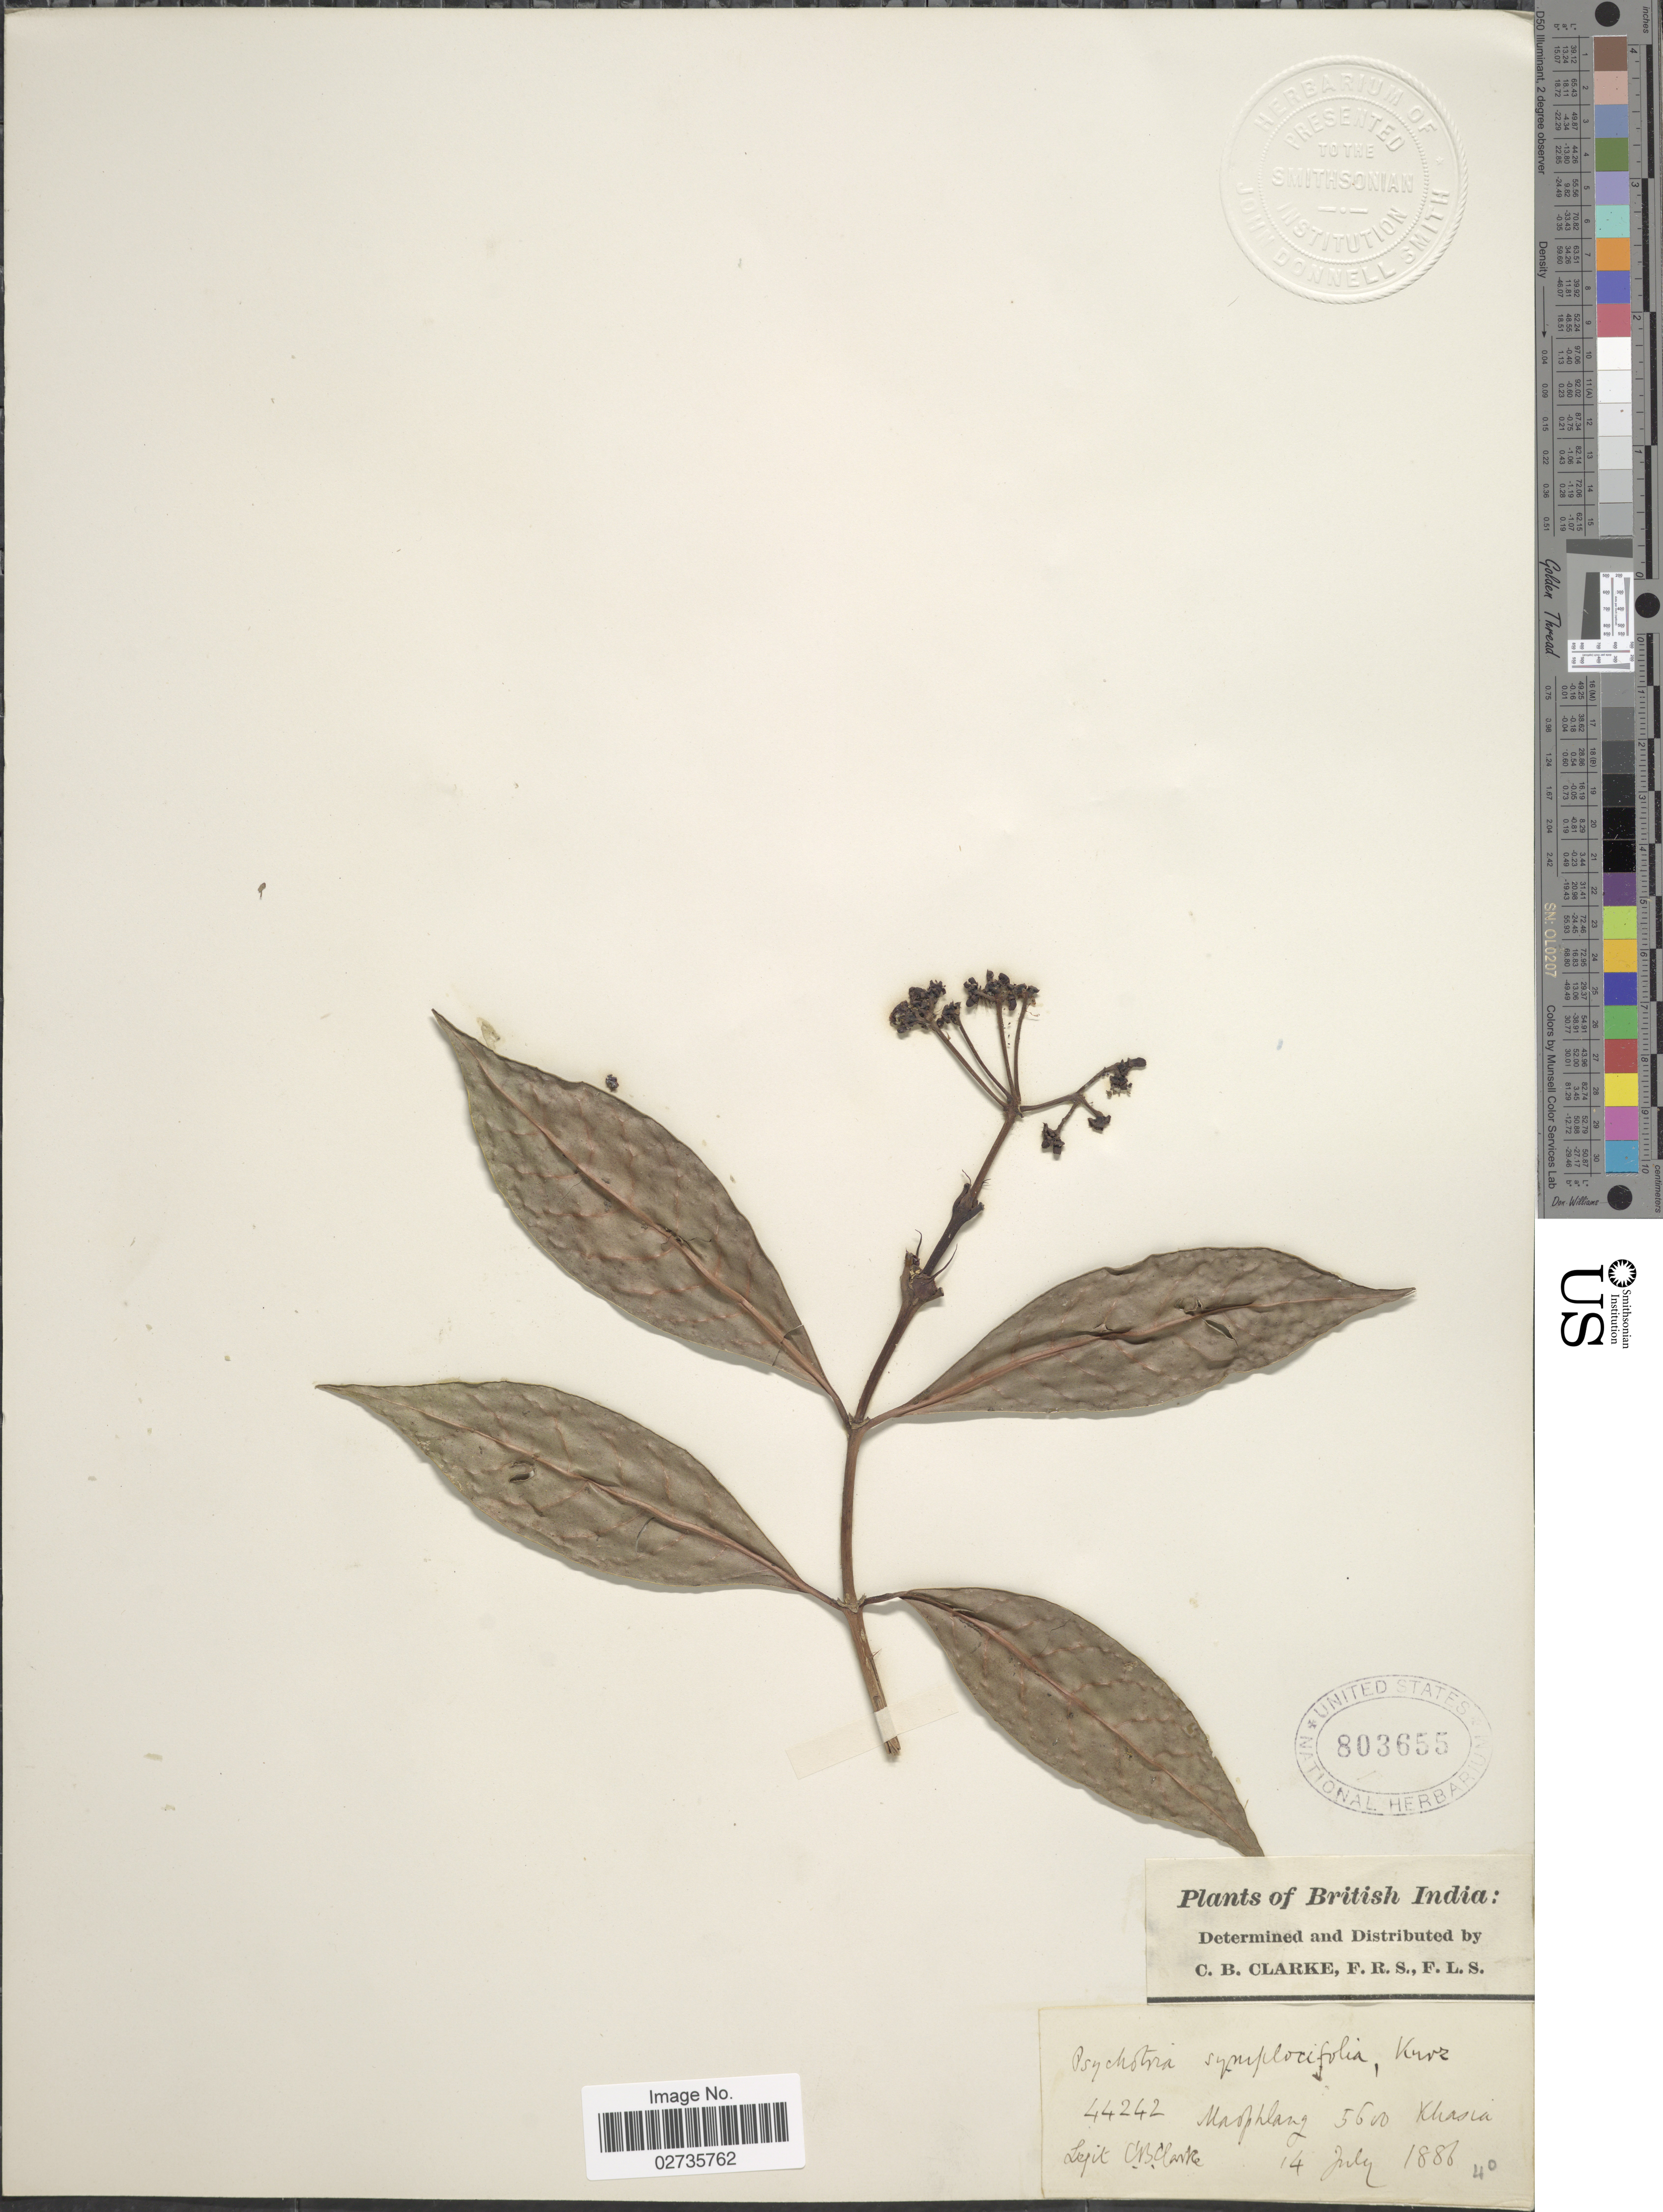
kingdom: Plantae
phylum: Tracheophyta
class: Magnoliopsida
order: Gentianales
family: Rubiaceae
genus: Psychotria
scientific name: Psychotria symplocifolia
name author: Kurz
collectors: C. B. Clarke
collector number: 44242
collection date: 1886-07-14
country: India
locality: British India, Maophlang, Khasia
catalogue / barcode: US 803655